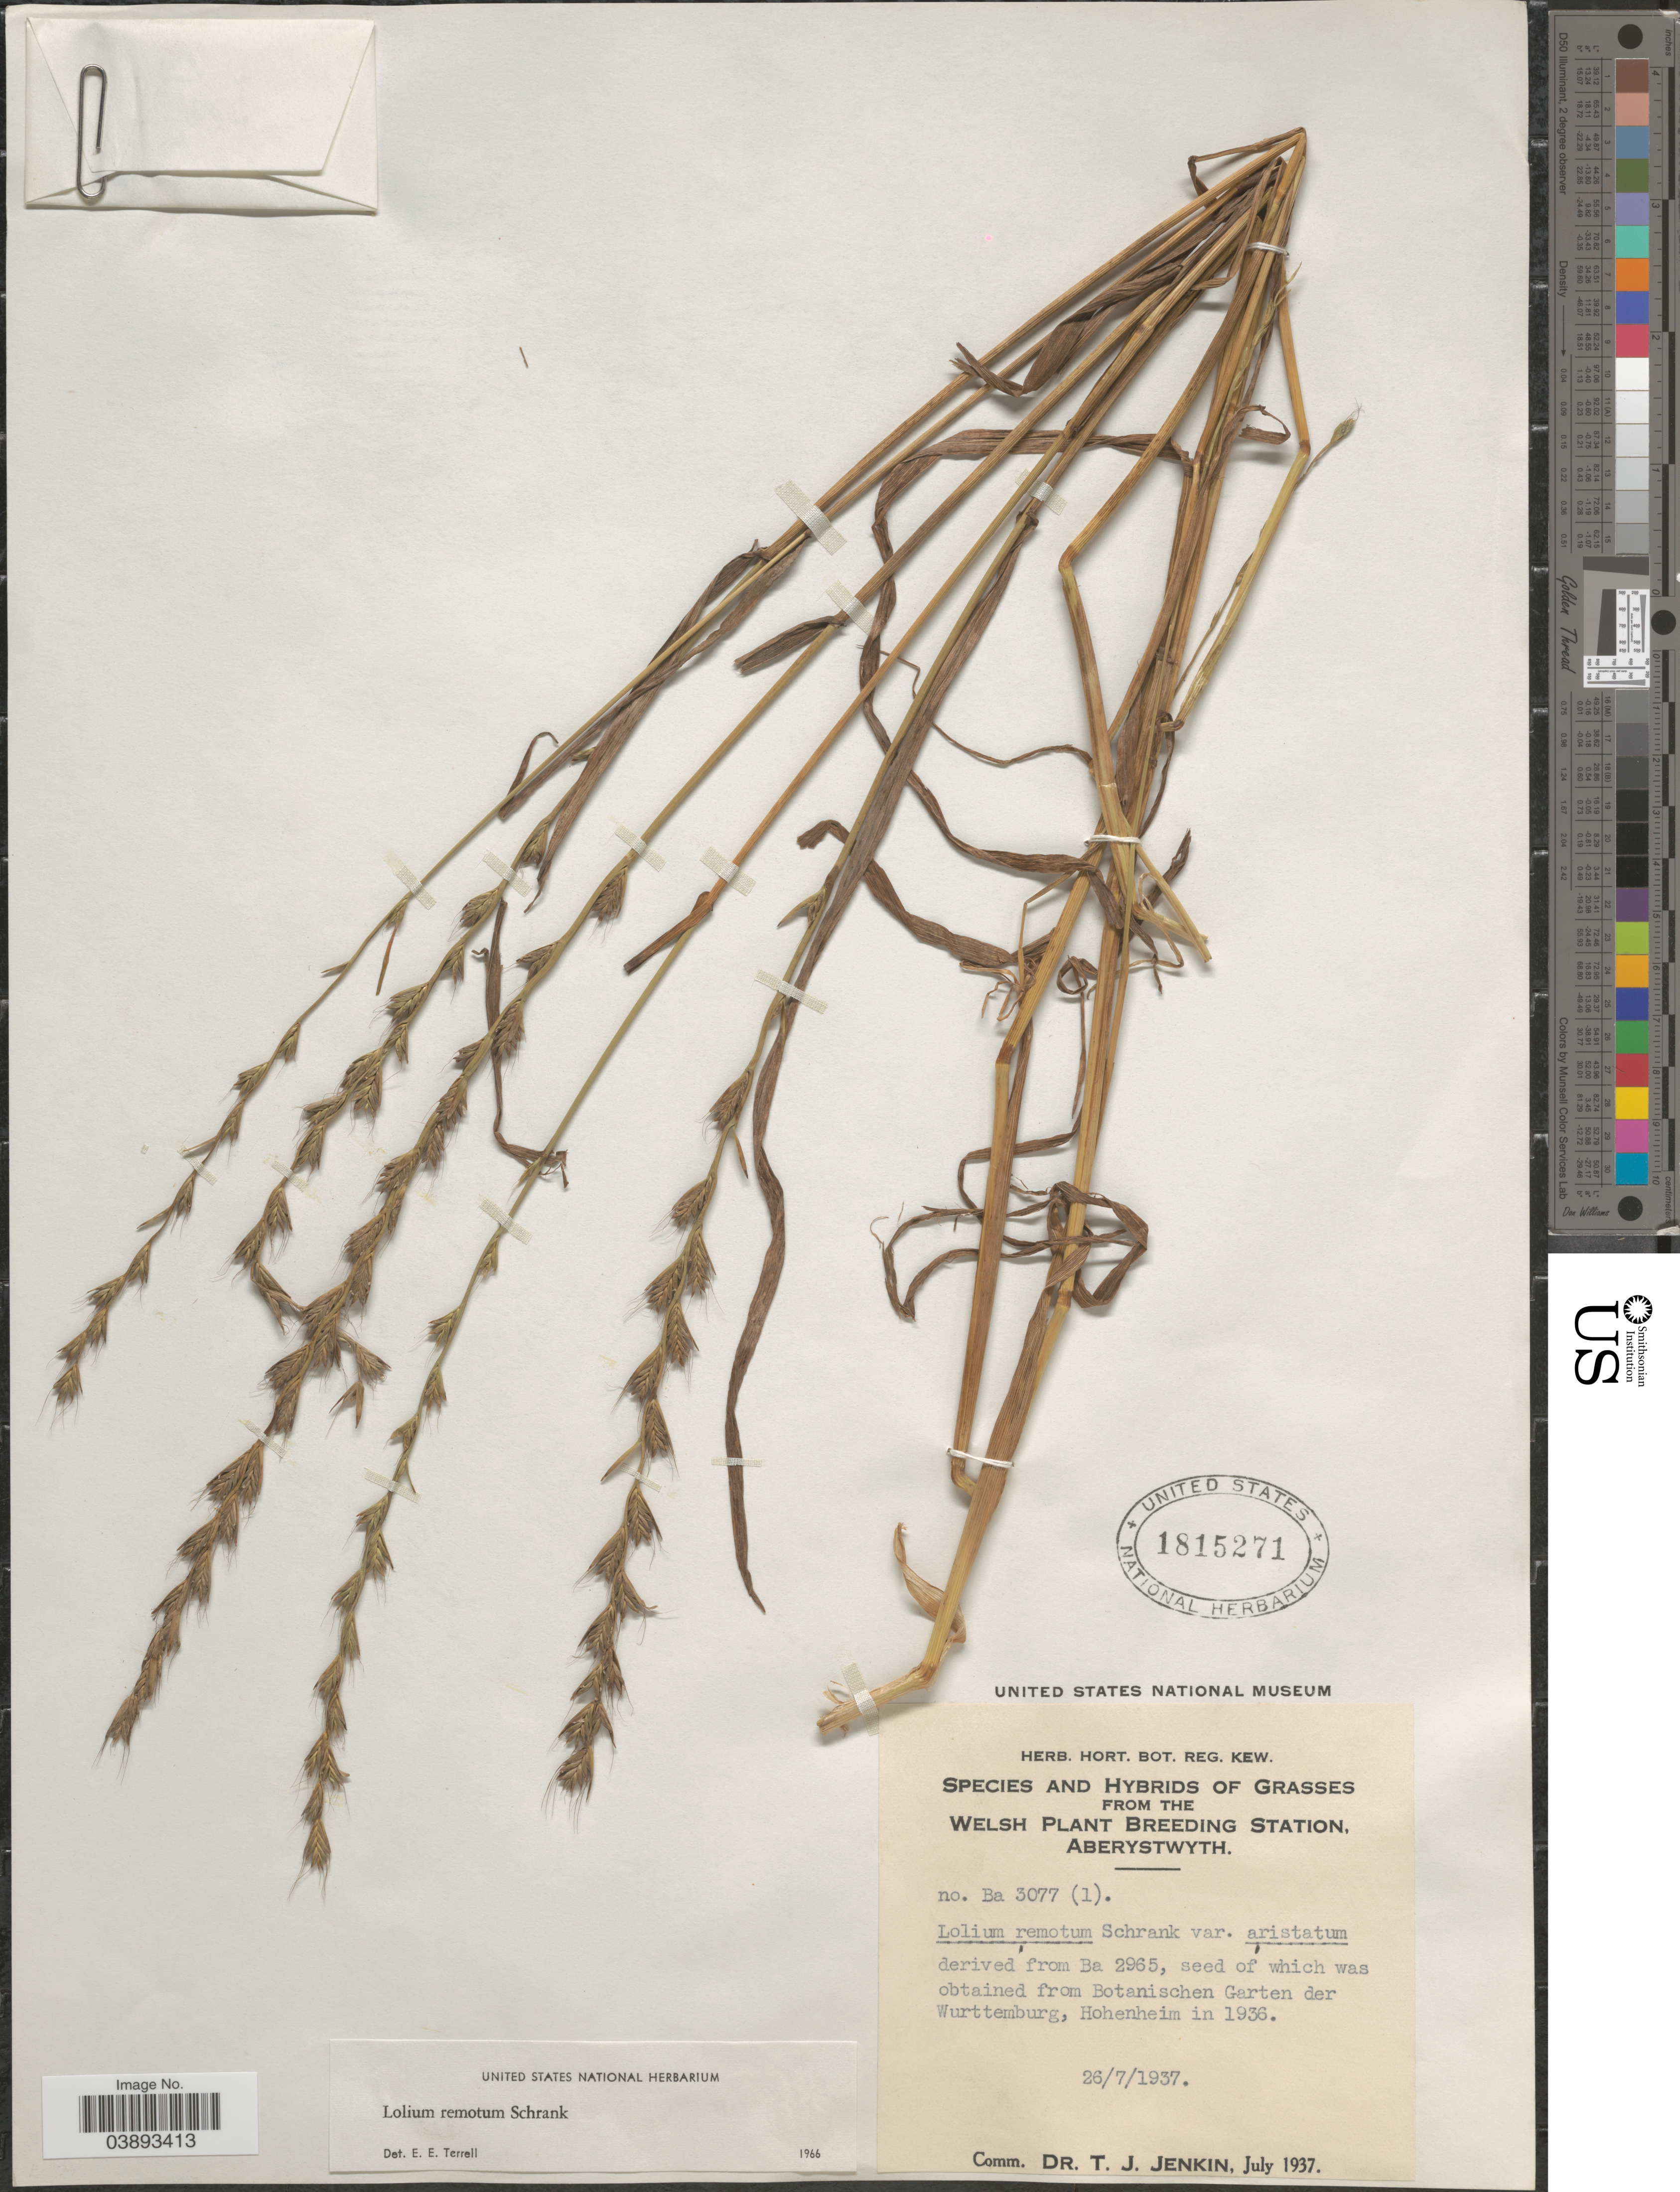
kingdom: Plantae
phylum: Tracheophyta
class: Liliopsida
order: Poales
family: Poaceae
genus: Lolium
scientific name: Lolium remotum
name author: Schrank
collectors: Ex herb. Hort. Bot. Reg. Kew.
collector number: Ba 3077 (1)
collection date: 1937-07-26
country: United Kingdom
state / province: Wales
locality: Welsh Plant Breeding Station, Aberystwyth.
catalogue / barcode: US 1815271